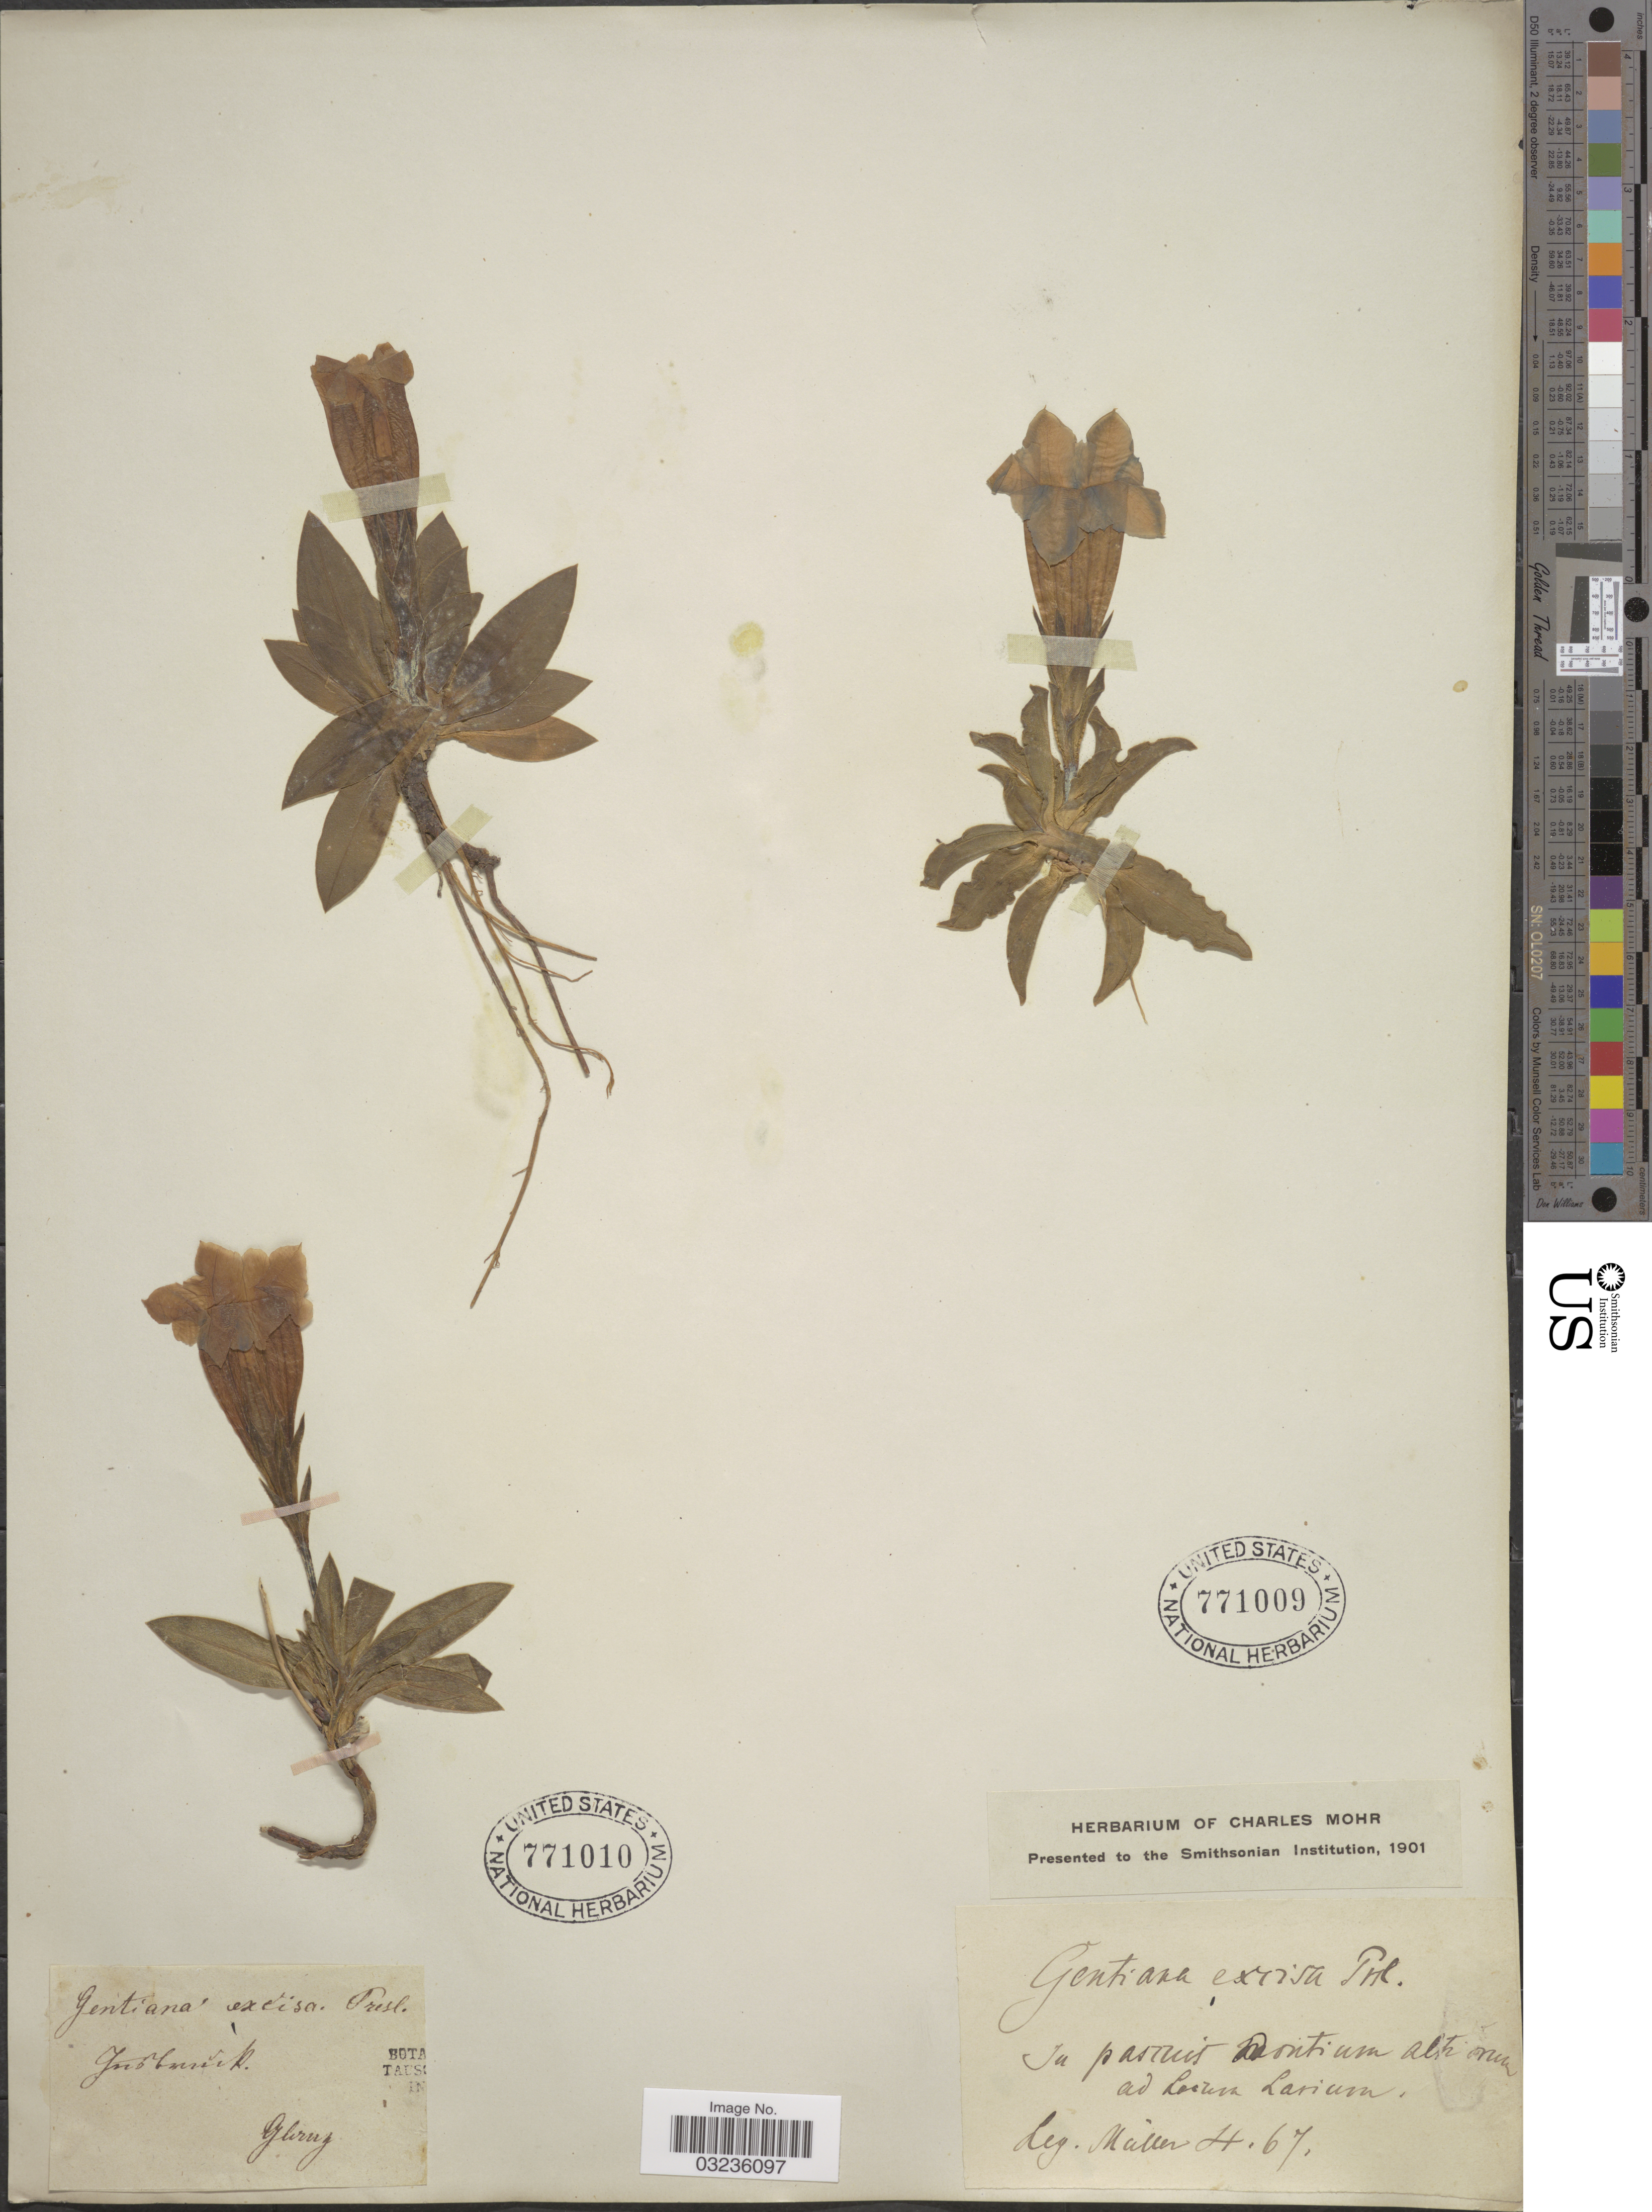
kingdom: Plantae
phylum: Tracheophyta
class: Magnoliopsida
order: Gentianales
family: Gentianaceae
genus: Gentiana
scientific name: Gentiana excisa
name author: C. Presl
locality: Intbosuk. [interpreted]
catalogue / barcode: US 771010